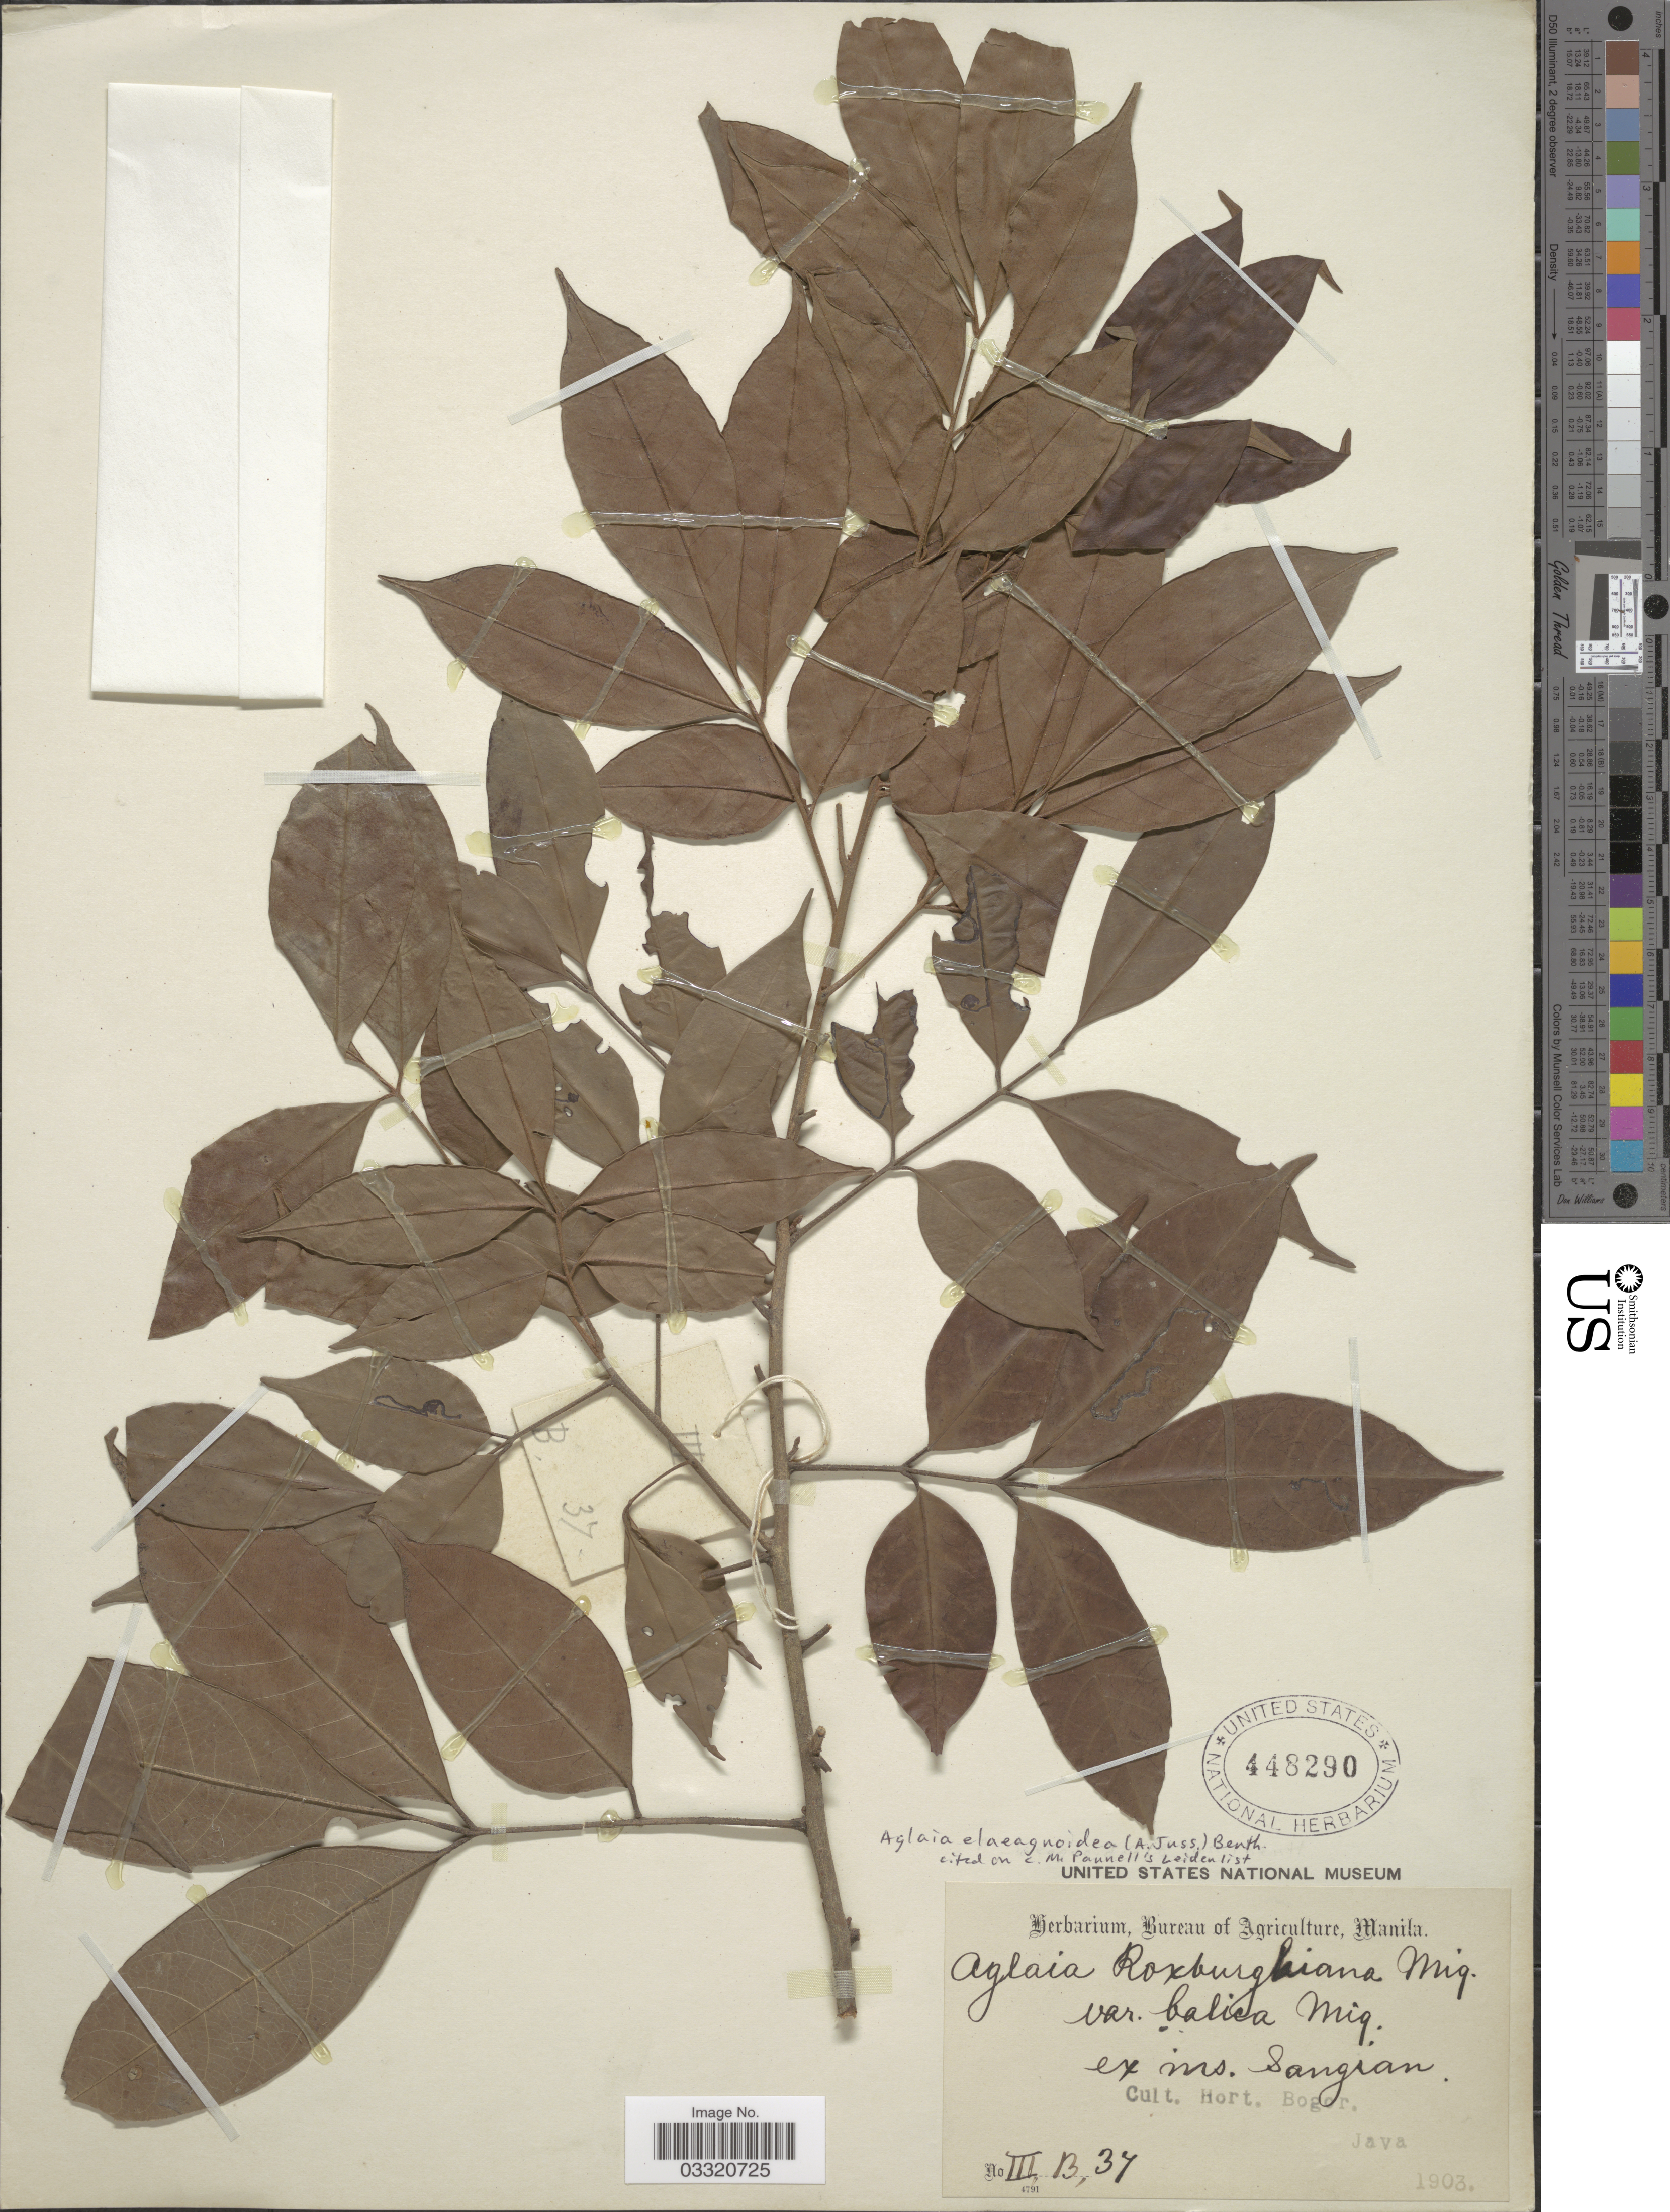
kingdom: Plantae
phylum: Tracheophyta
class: Magnoliopsida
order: Sapindales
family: Meliaceae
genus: Aglaia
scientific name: Aglaia elaeagnoidea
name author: (A. Juss.) Benth.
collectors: Ex herb. Bureau of Agriculture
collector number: III, B, 37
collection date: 1903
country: Indonesia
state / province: Java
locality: Cult. Hort. Bogor.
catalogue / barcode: US 448290